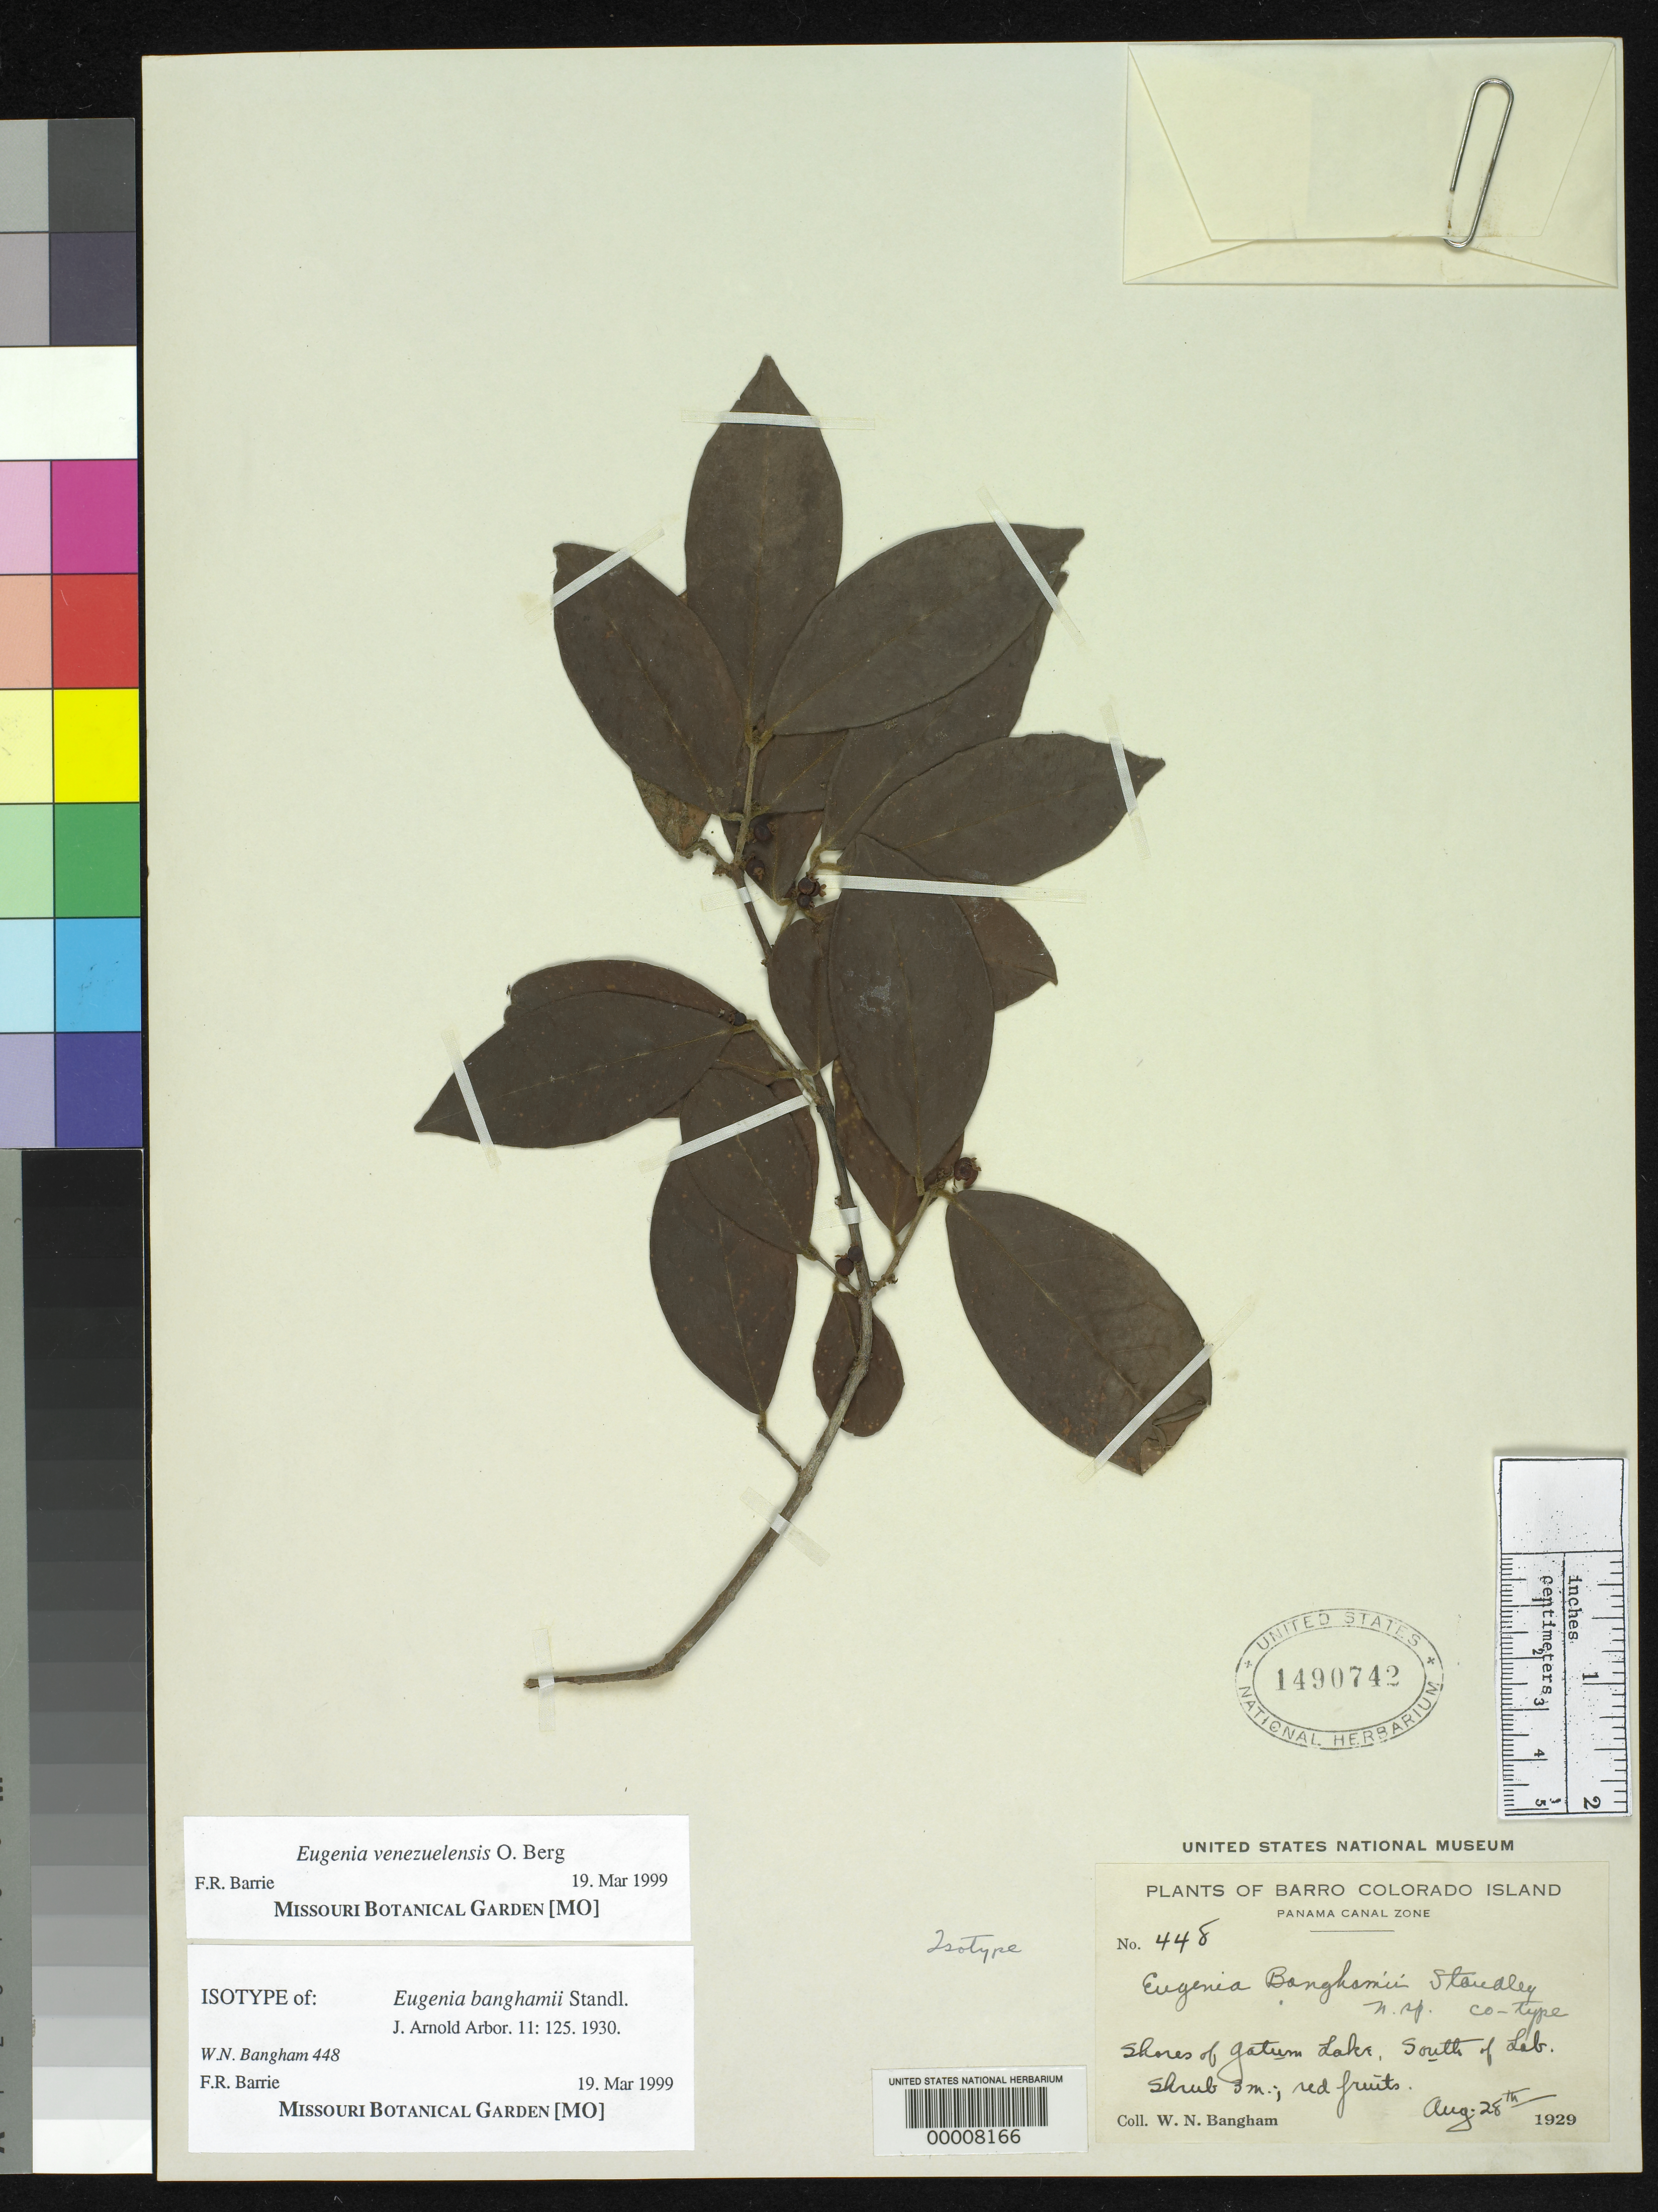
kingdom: Plantae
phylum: Tracheophyta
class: Magnoliopsida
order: Myrtales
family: Myrtaceae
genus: Eugenia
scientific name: Eugenia banghamii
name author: Standl.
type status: Isotype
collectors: W. Bangham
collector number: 448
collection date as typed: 28 Aug 1929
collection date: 1929-08-28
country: Panama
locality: Gatun Lake.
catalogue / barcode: US 1490742